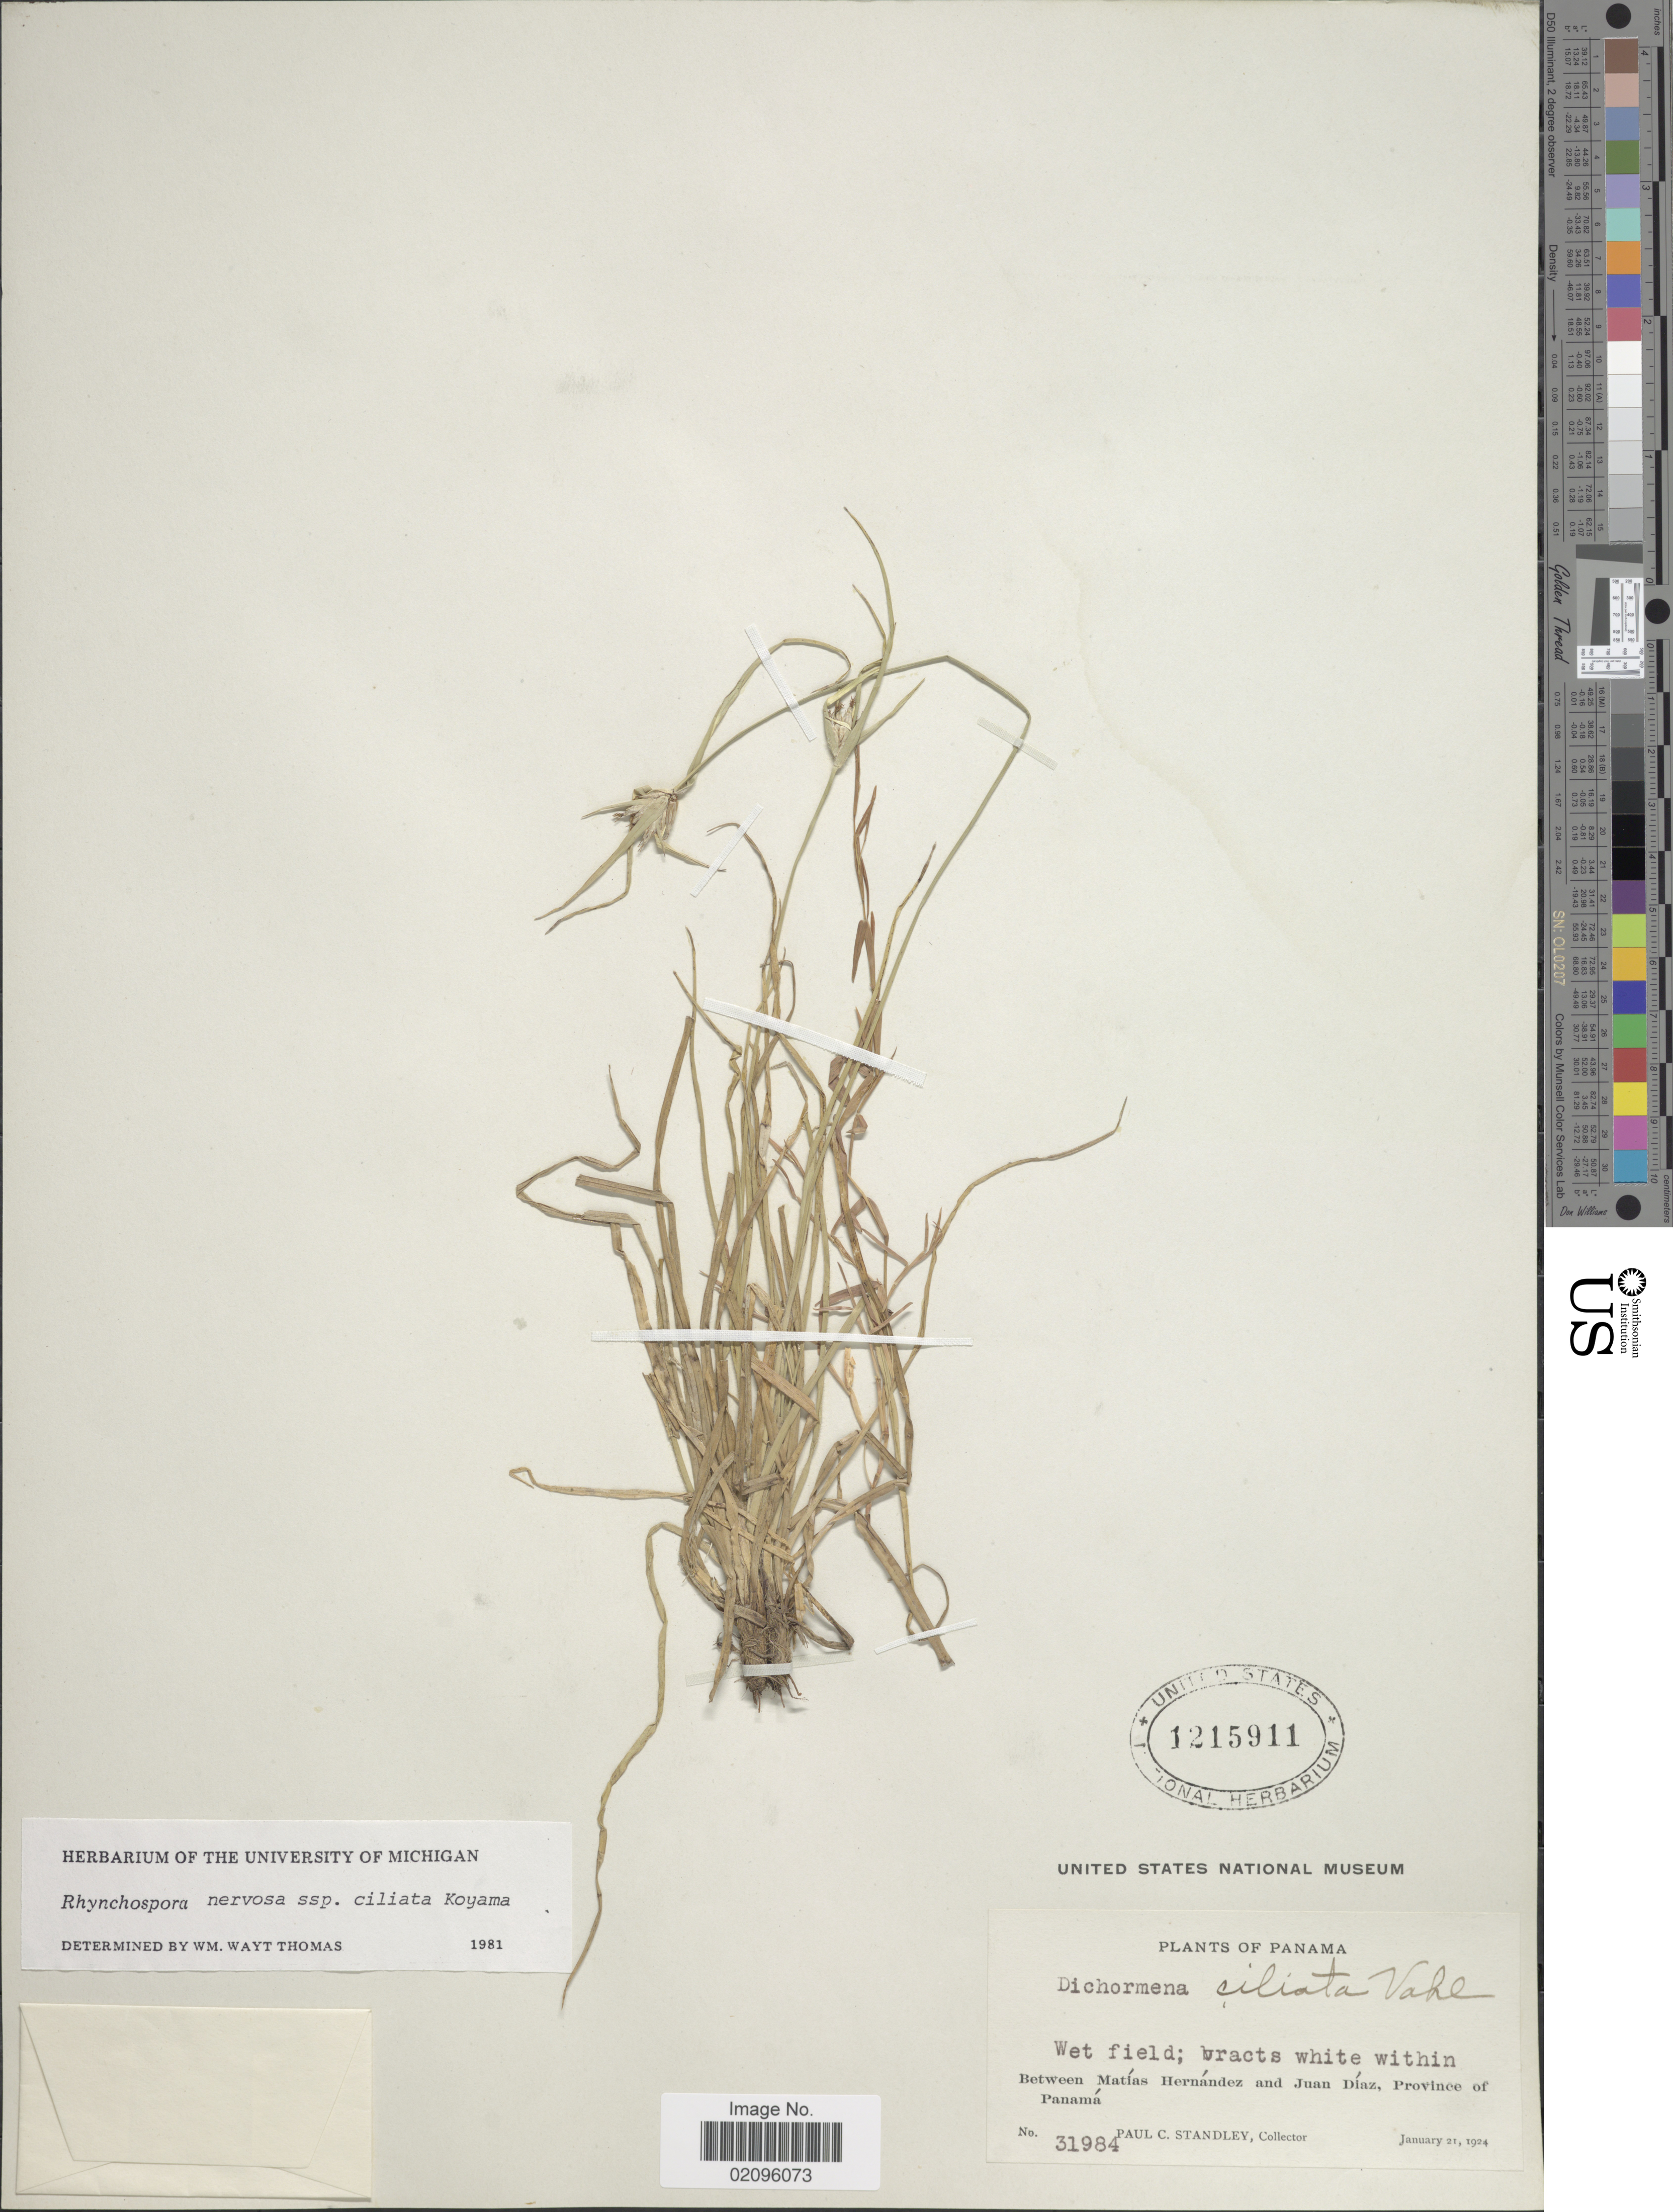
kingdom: Plantae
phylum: Tracheophyta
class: Liliopsida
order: Poales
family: Cyperaceae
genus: Rhynchospora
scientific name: Rhynchospora nervosa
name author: (Vahl) Boeckeler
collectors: P. C. Standley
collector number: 31984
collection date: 1924-01-21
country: Panama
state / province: Panamá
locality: Between Matias Hernandez and Juan Diaz.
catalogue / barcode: US 1215911